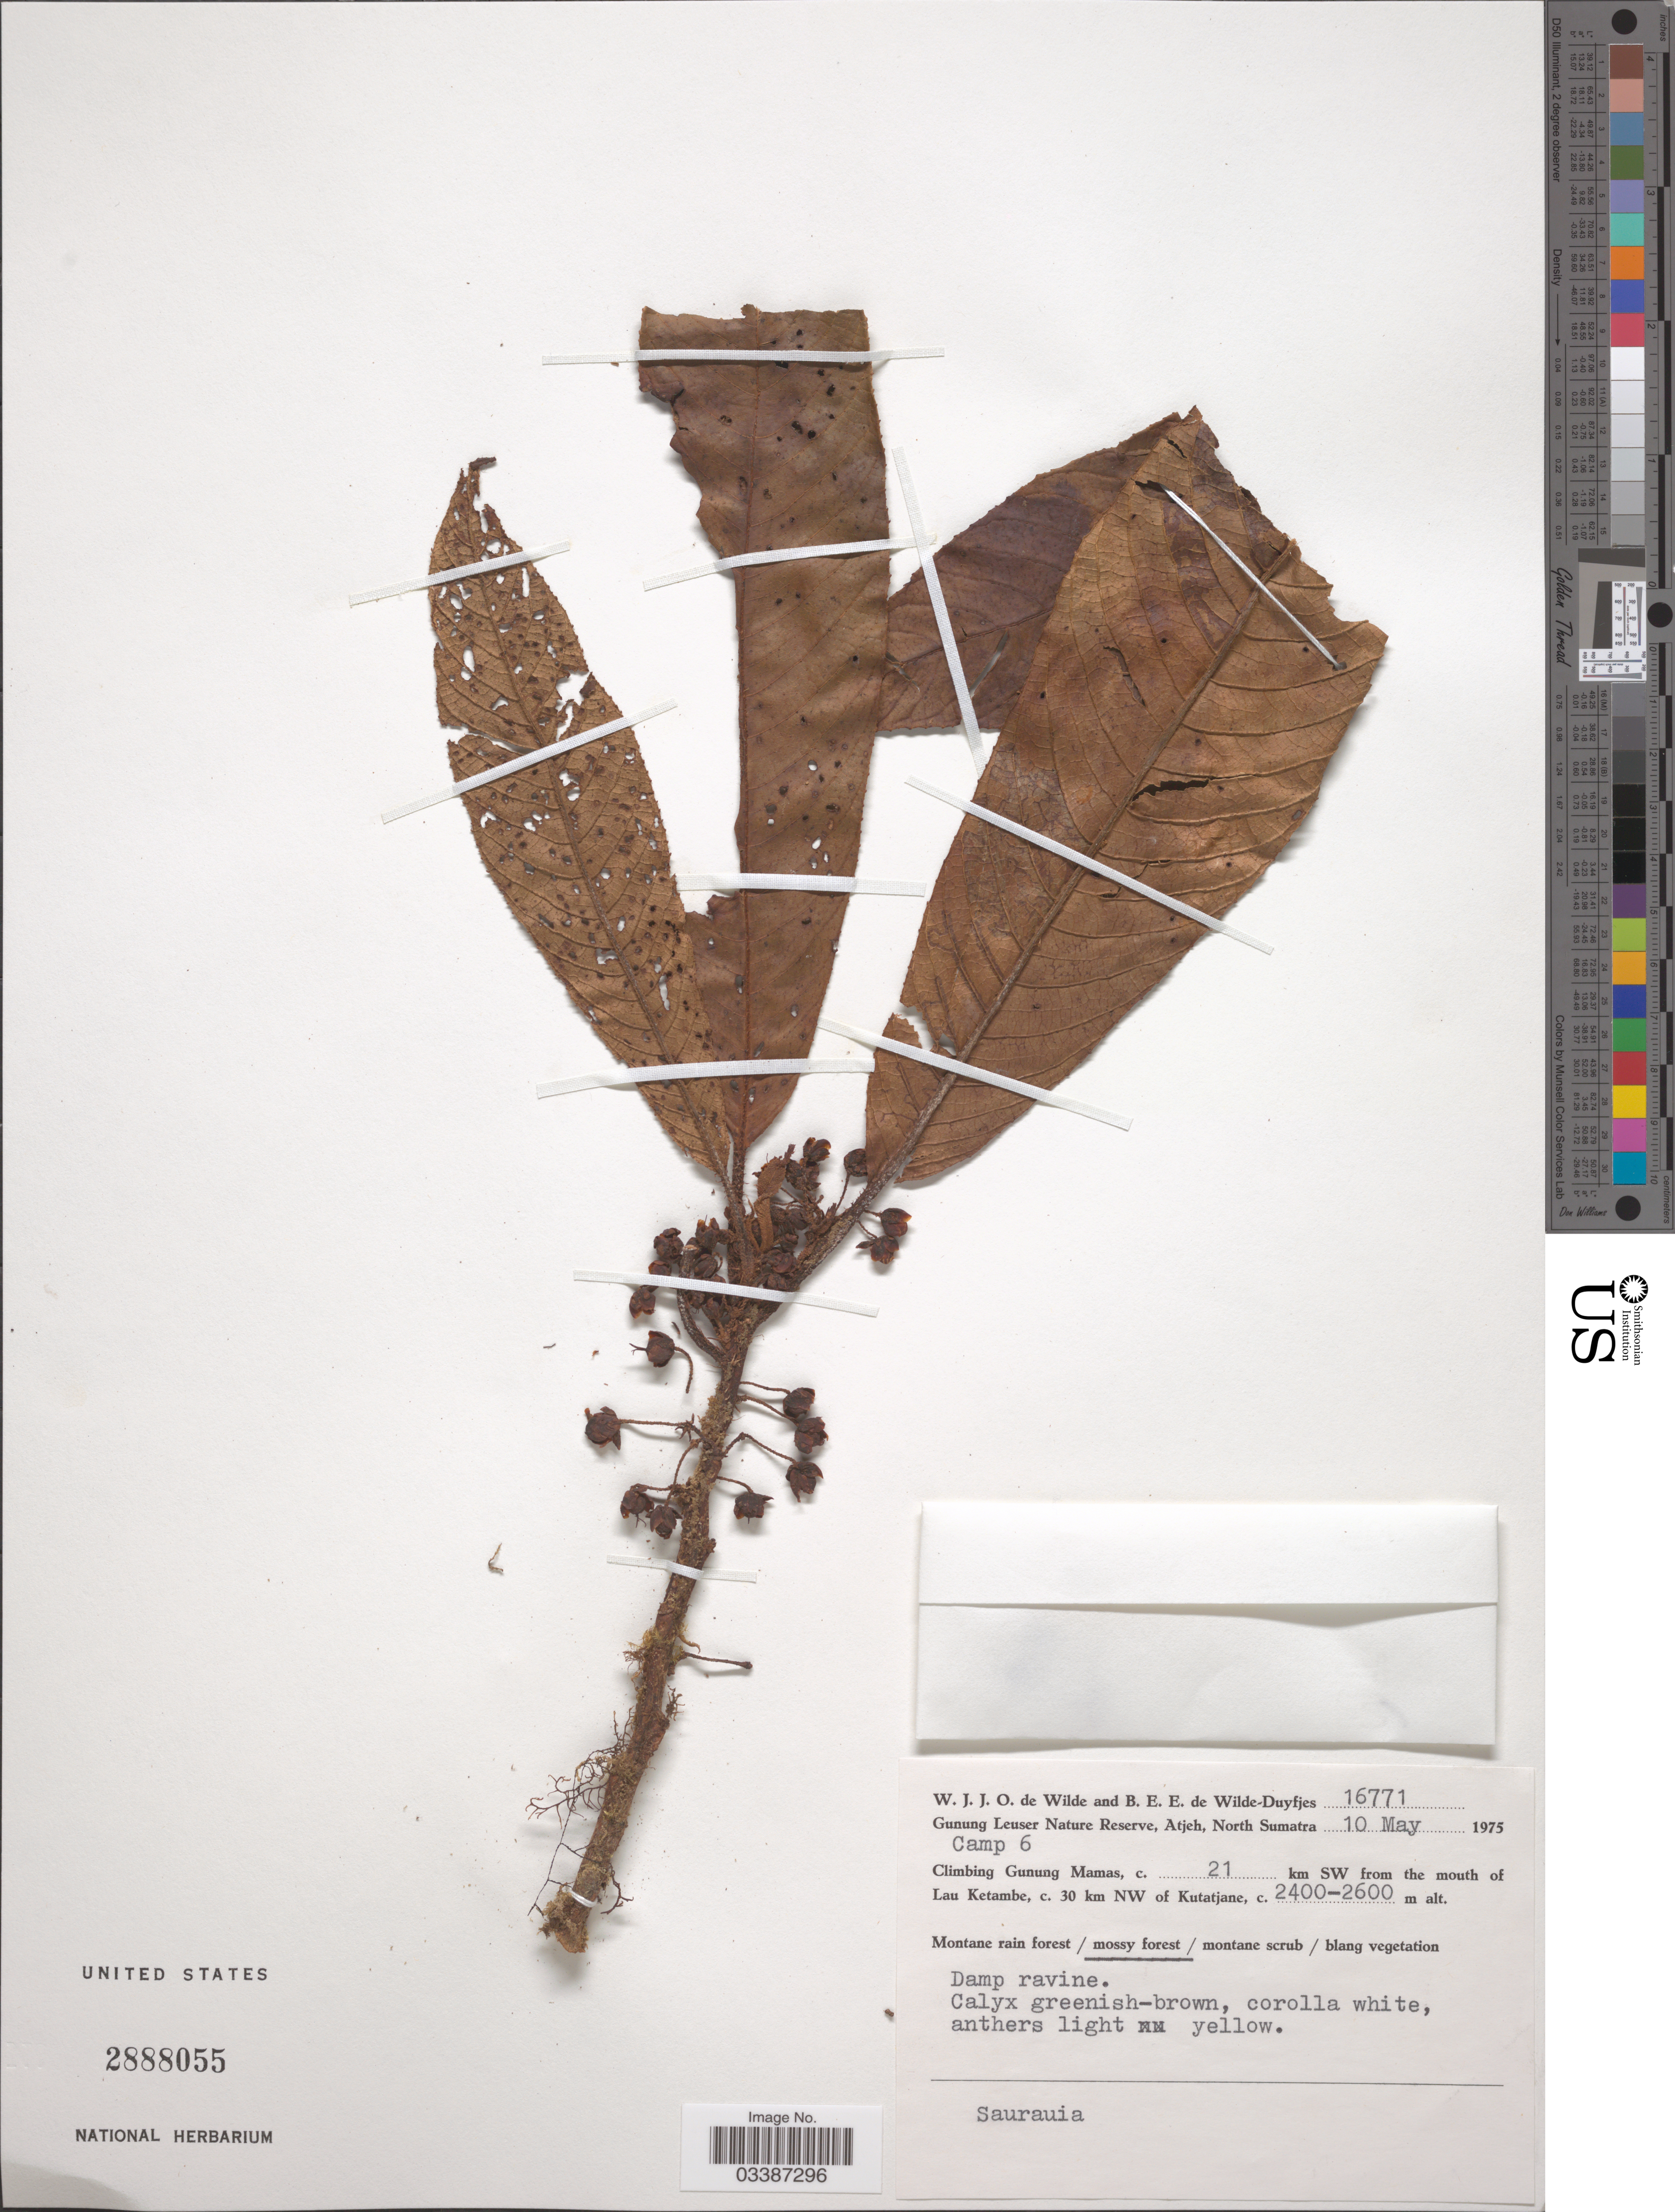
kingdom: Plantae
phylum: Tracheophyta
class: Magnoliopsida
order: Ericales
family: Actinidiaceae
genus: Saurauia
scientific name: Saurauia sp.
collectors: W. J. de Wilde & B. E. de Wilde-Duyfjes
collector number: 16771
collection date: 1975-05-10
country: Indonesia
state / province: Sumatra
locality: Gunung Leuser Nature Reserve, Atjeh, North Sumatra, Camp 6. Climbing Gunung Mamas, c. 21 km SW from the mouth of Lau Ketambe, c. 30 km NW of Kutatjane.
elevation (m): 2400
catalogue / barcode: US 2888055